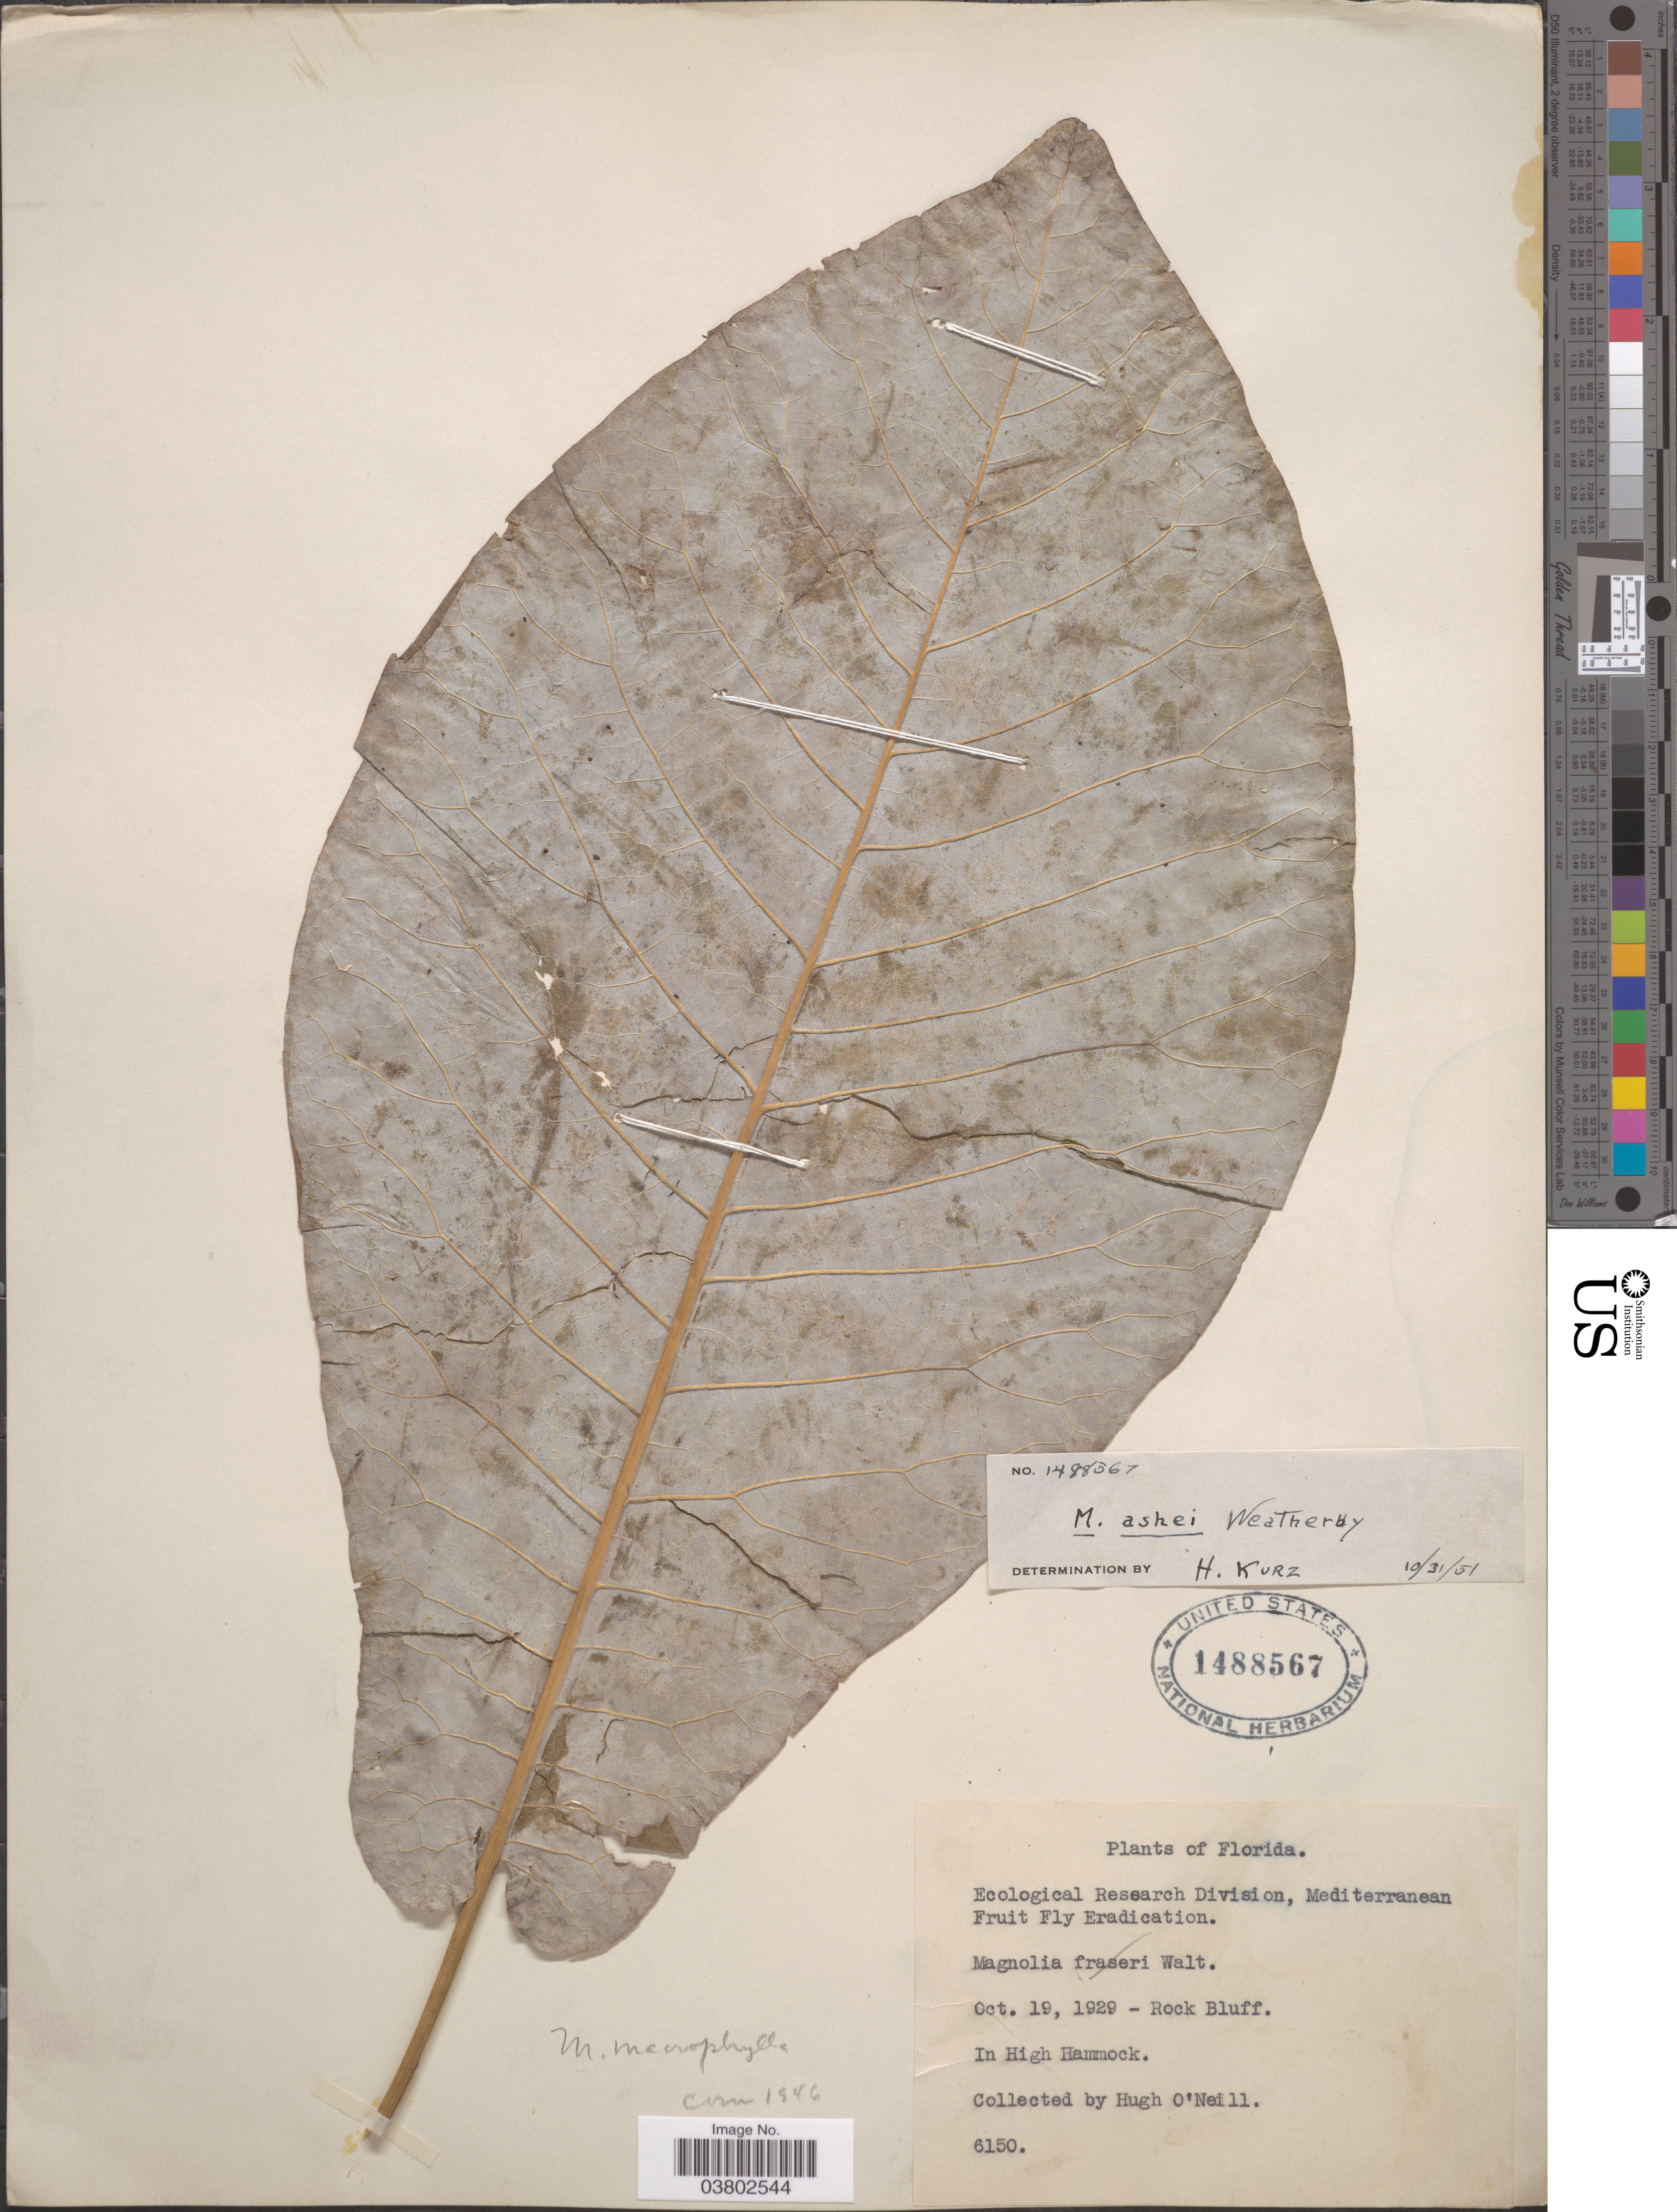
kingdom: Plantae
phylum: Tracheophyta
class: Magnoliopsida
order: Magnoliales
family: Magnoliaceae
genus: Magnolia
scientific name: Magnolia ashei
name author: Weath.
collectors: H. O'Neill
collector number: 6150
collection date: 1929-10-19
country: United States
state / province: Florida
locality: Rock Bluff. In High Hammock.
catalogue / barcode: US 1488567